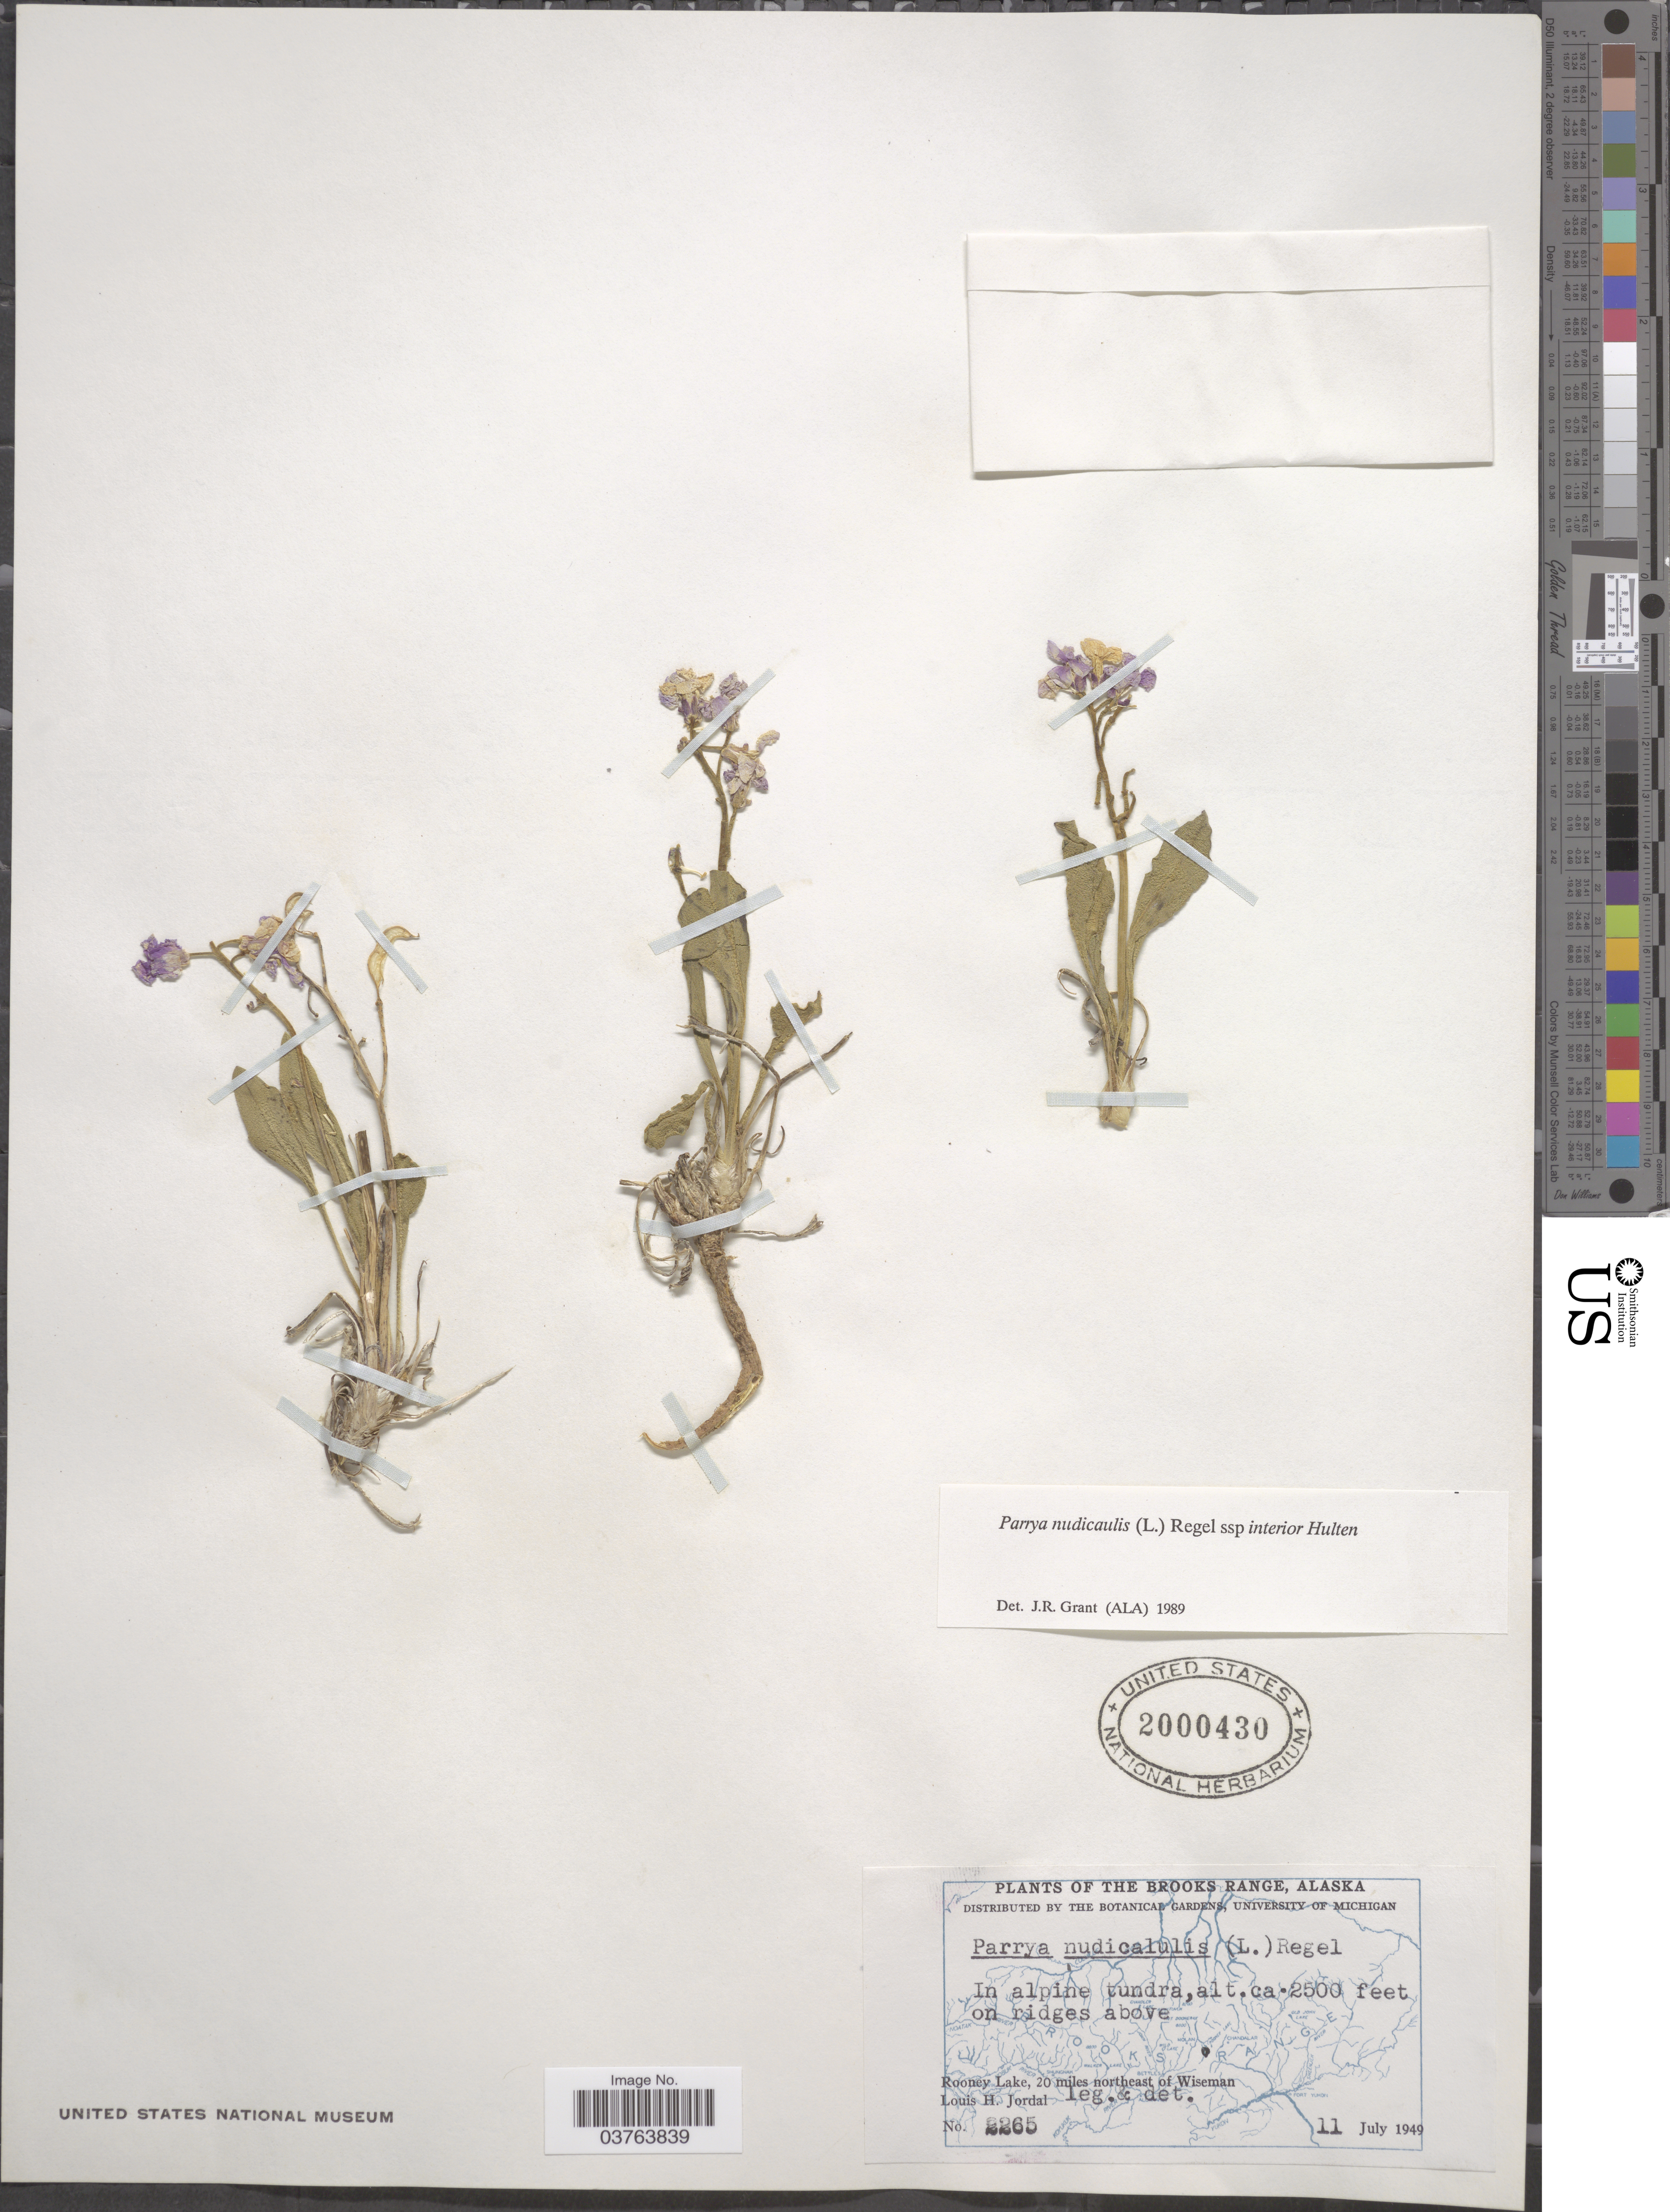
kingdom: Plantae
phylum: Tracheophyta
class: Magnoliopsida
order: Brassicales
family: Brassicaceae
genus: Parrya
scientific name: Parrya nudicaulis subsp. interior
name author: Hultén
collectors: L. Jordal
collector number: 2265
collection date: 1949-07-11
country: United States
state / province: Alaska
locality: The Brooks Range. Rooney Lake, 20 miles northeast of Wiseman.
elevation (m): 762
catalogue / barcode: US 2000430